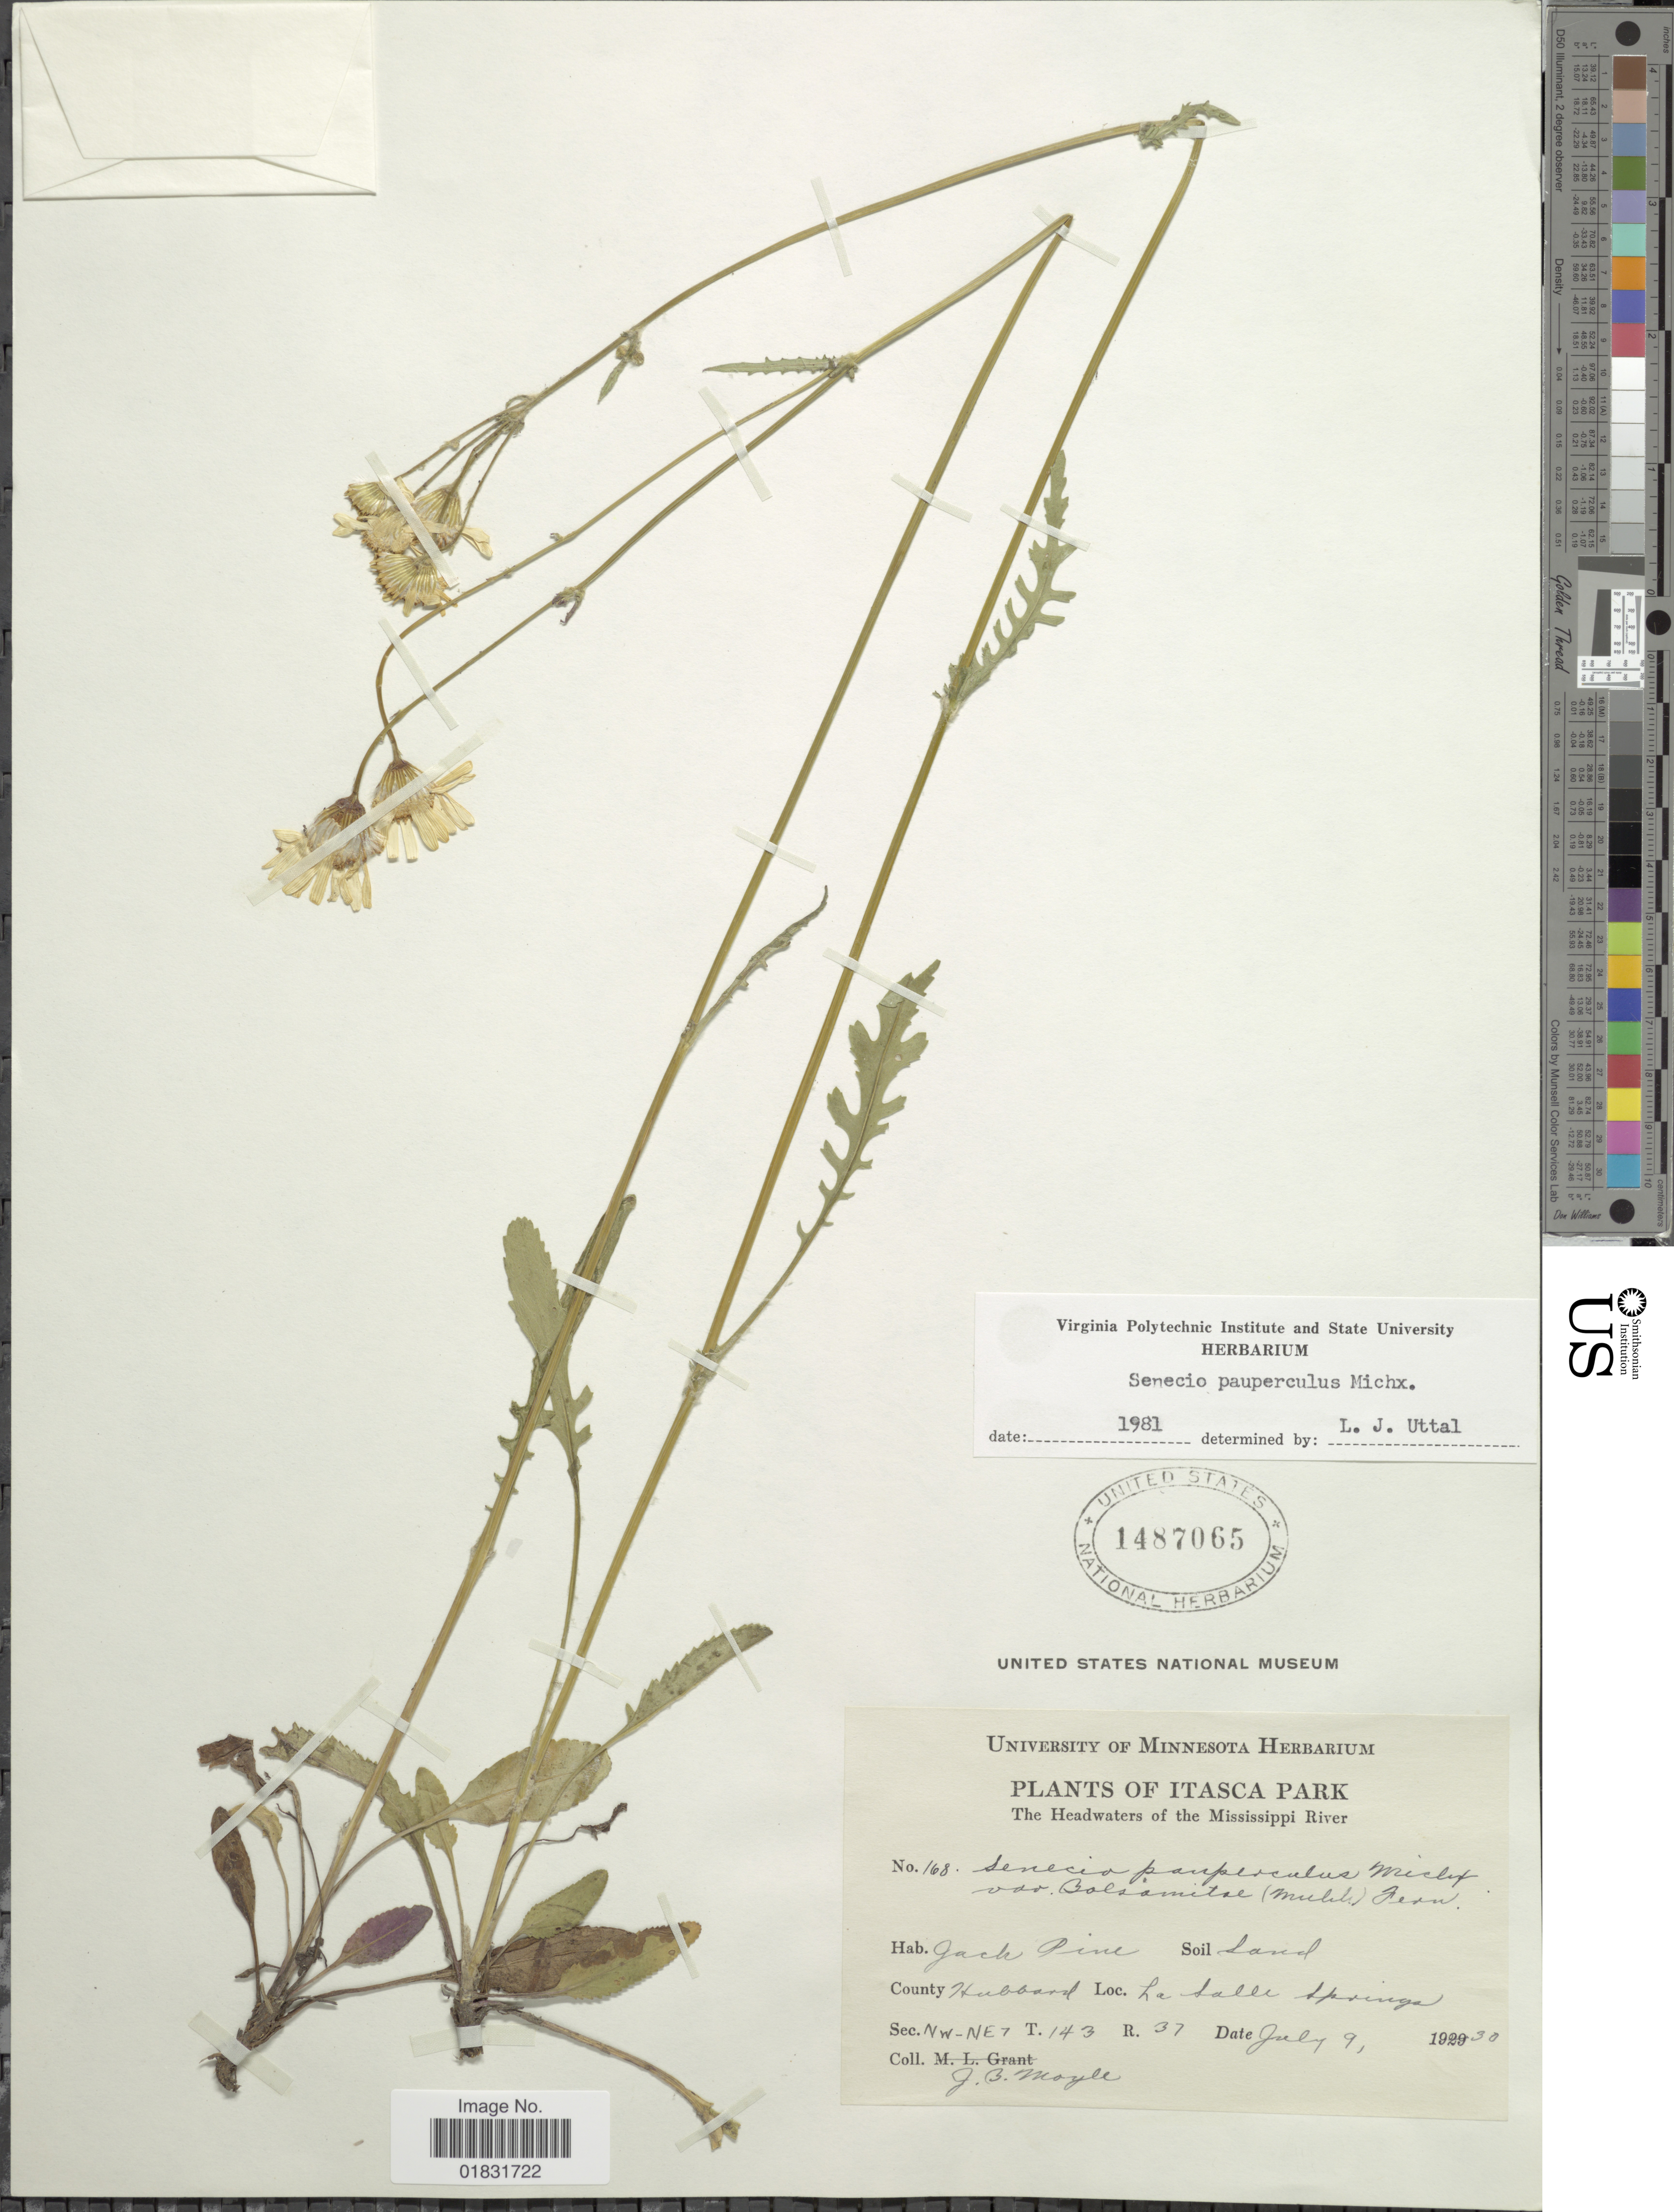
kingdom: Plantae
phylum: Tracheophyta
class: Magnoliopsida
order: Asterales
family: Asteraceae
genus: Packera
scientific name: Packera paupercula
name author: (Michx.) Á. Löve & D. Löve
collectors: J. Moyle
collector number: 168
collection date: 1930-07-09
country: United States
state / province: Minnesota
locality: Itasca Park, The Headwaters of the Mississippi River, Jack Pine, Soil land, County Hubbard, Le Salle Springs, Sec NW-NE7 T143 R37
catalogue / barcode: US 1487065